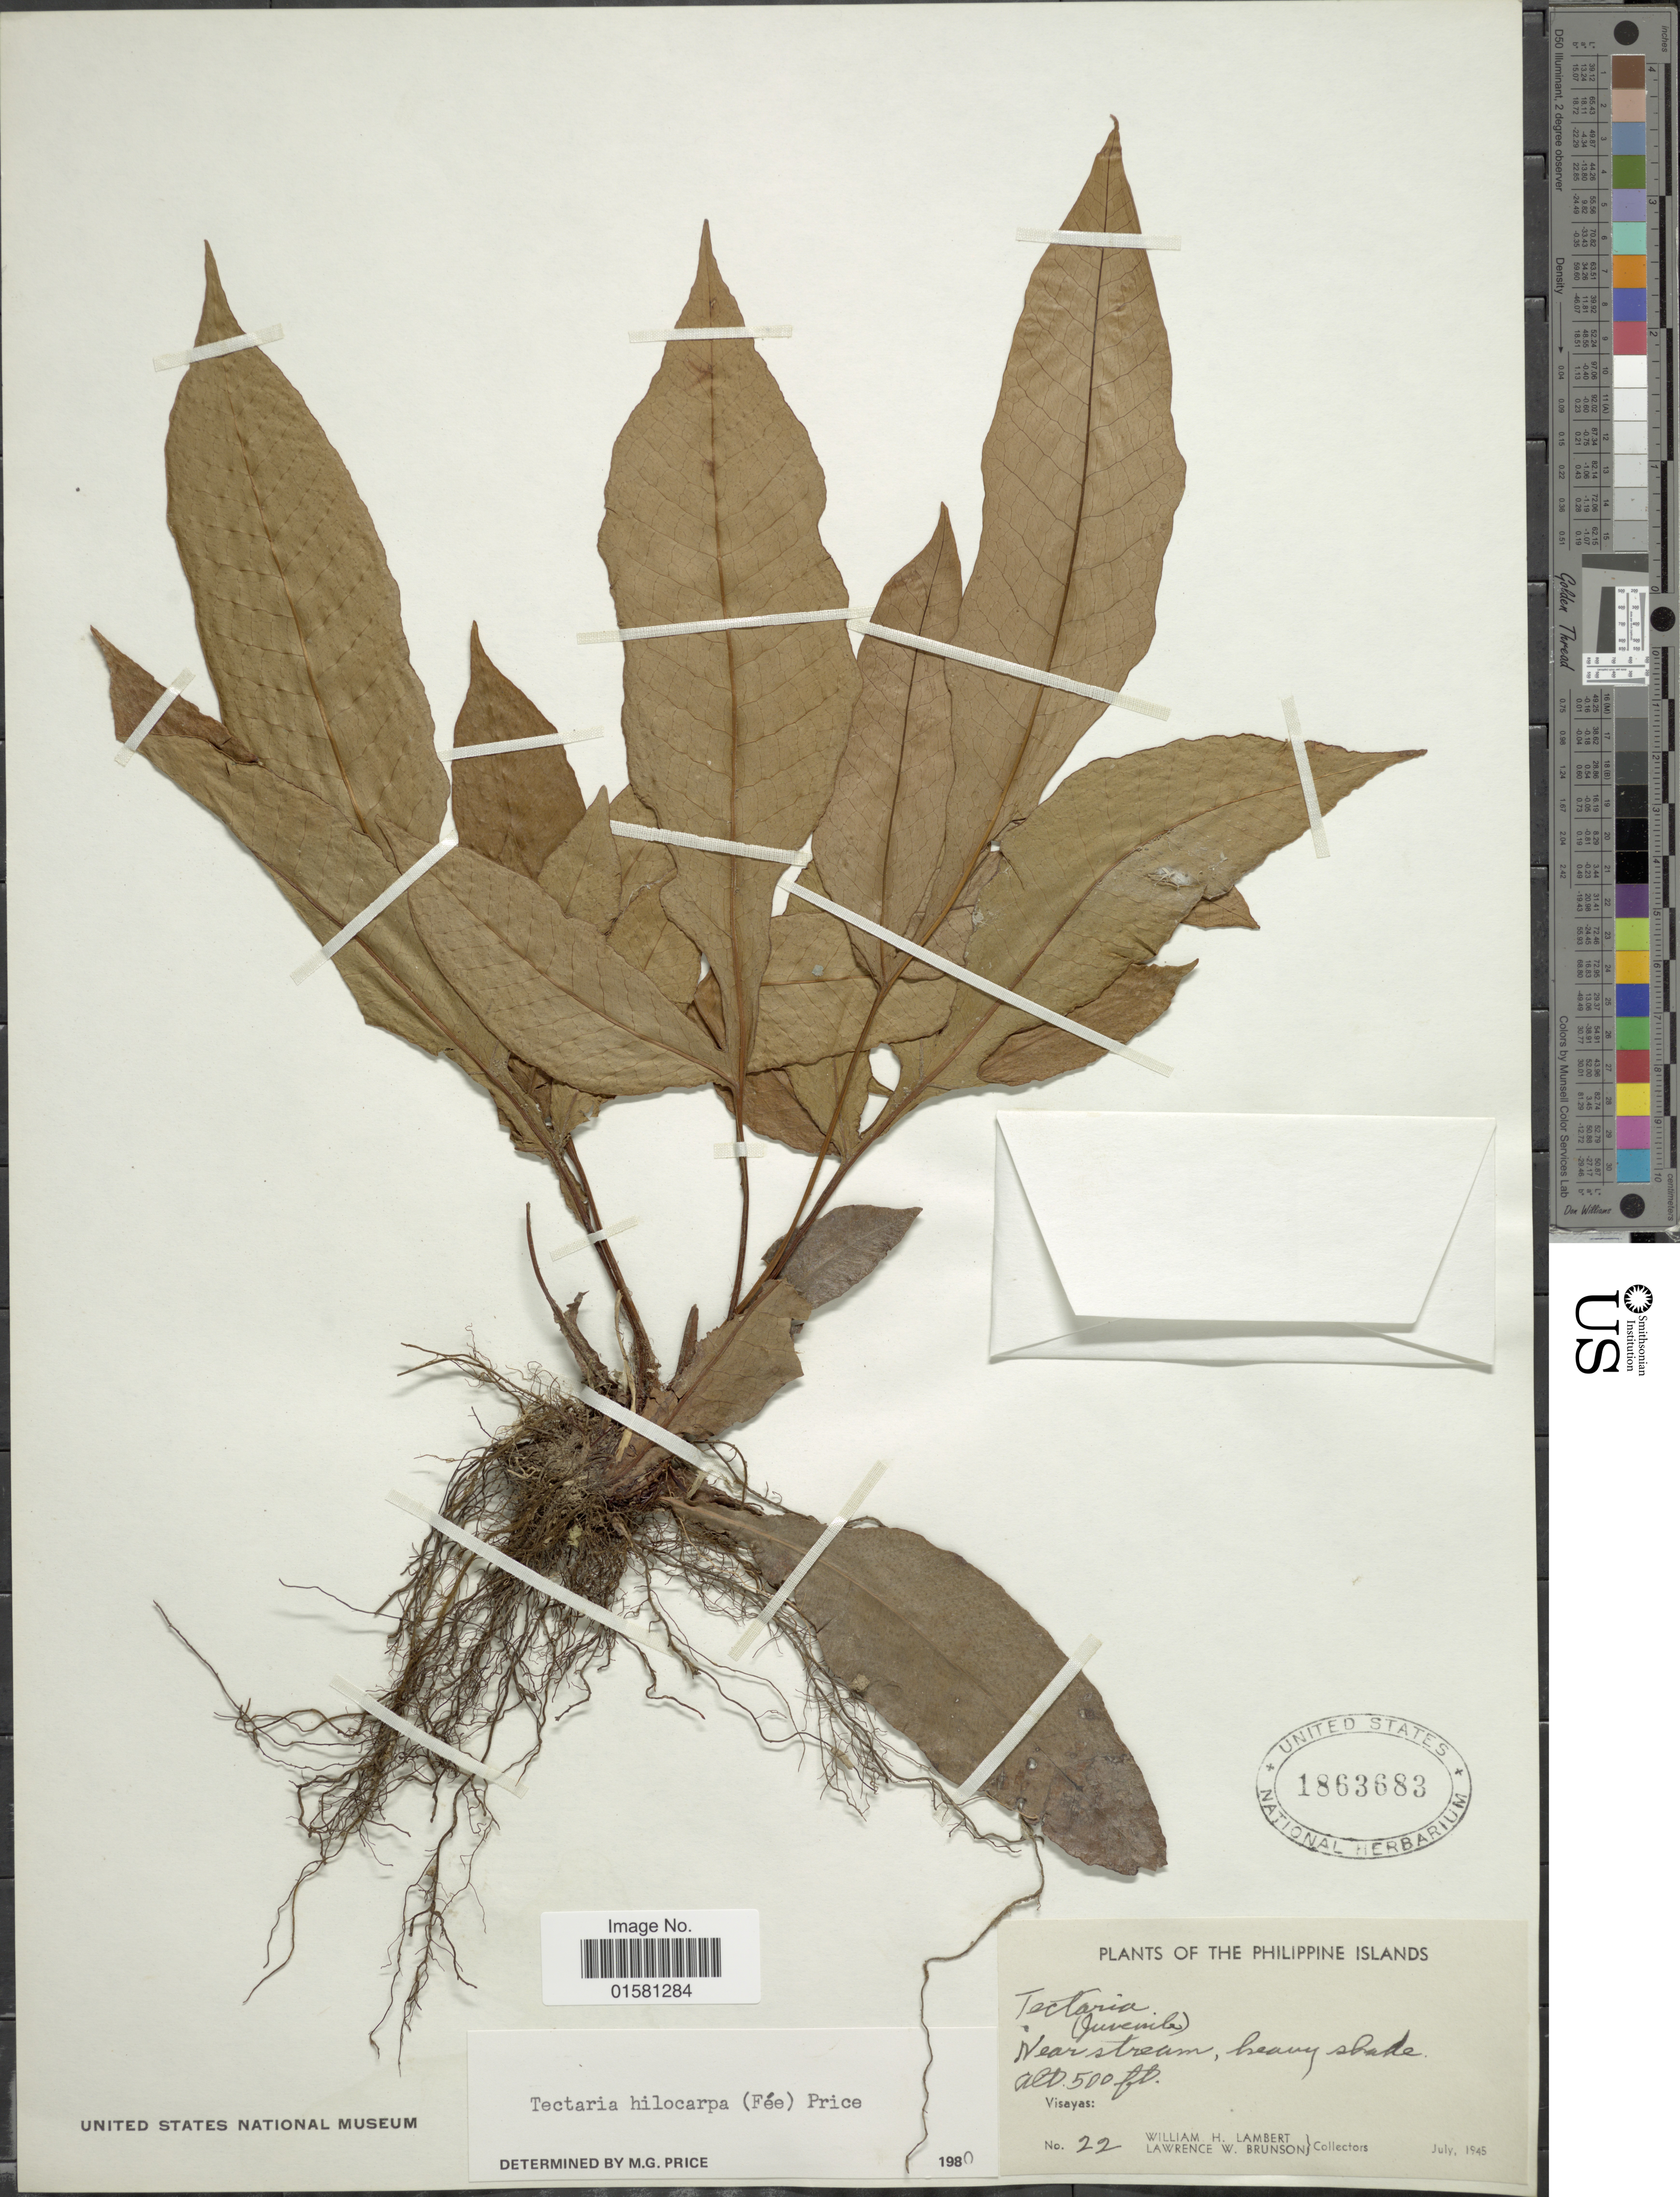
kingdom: Plantae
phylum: Tracheophyta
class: Polypodiopsida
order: Polypodiales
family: Tectariaceae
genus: Tectaria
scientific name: Tectaria taccifolia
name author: (Fée) M.G. Price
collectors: W. Lambert & L. Brunson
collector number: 22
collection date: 1945-07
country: Philippines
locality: Philippines, Visayas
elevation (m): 152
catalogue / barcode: US 1863683